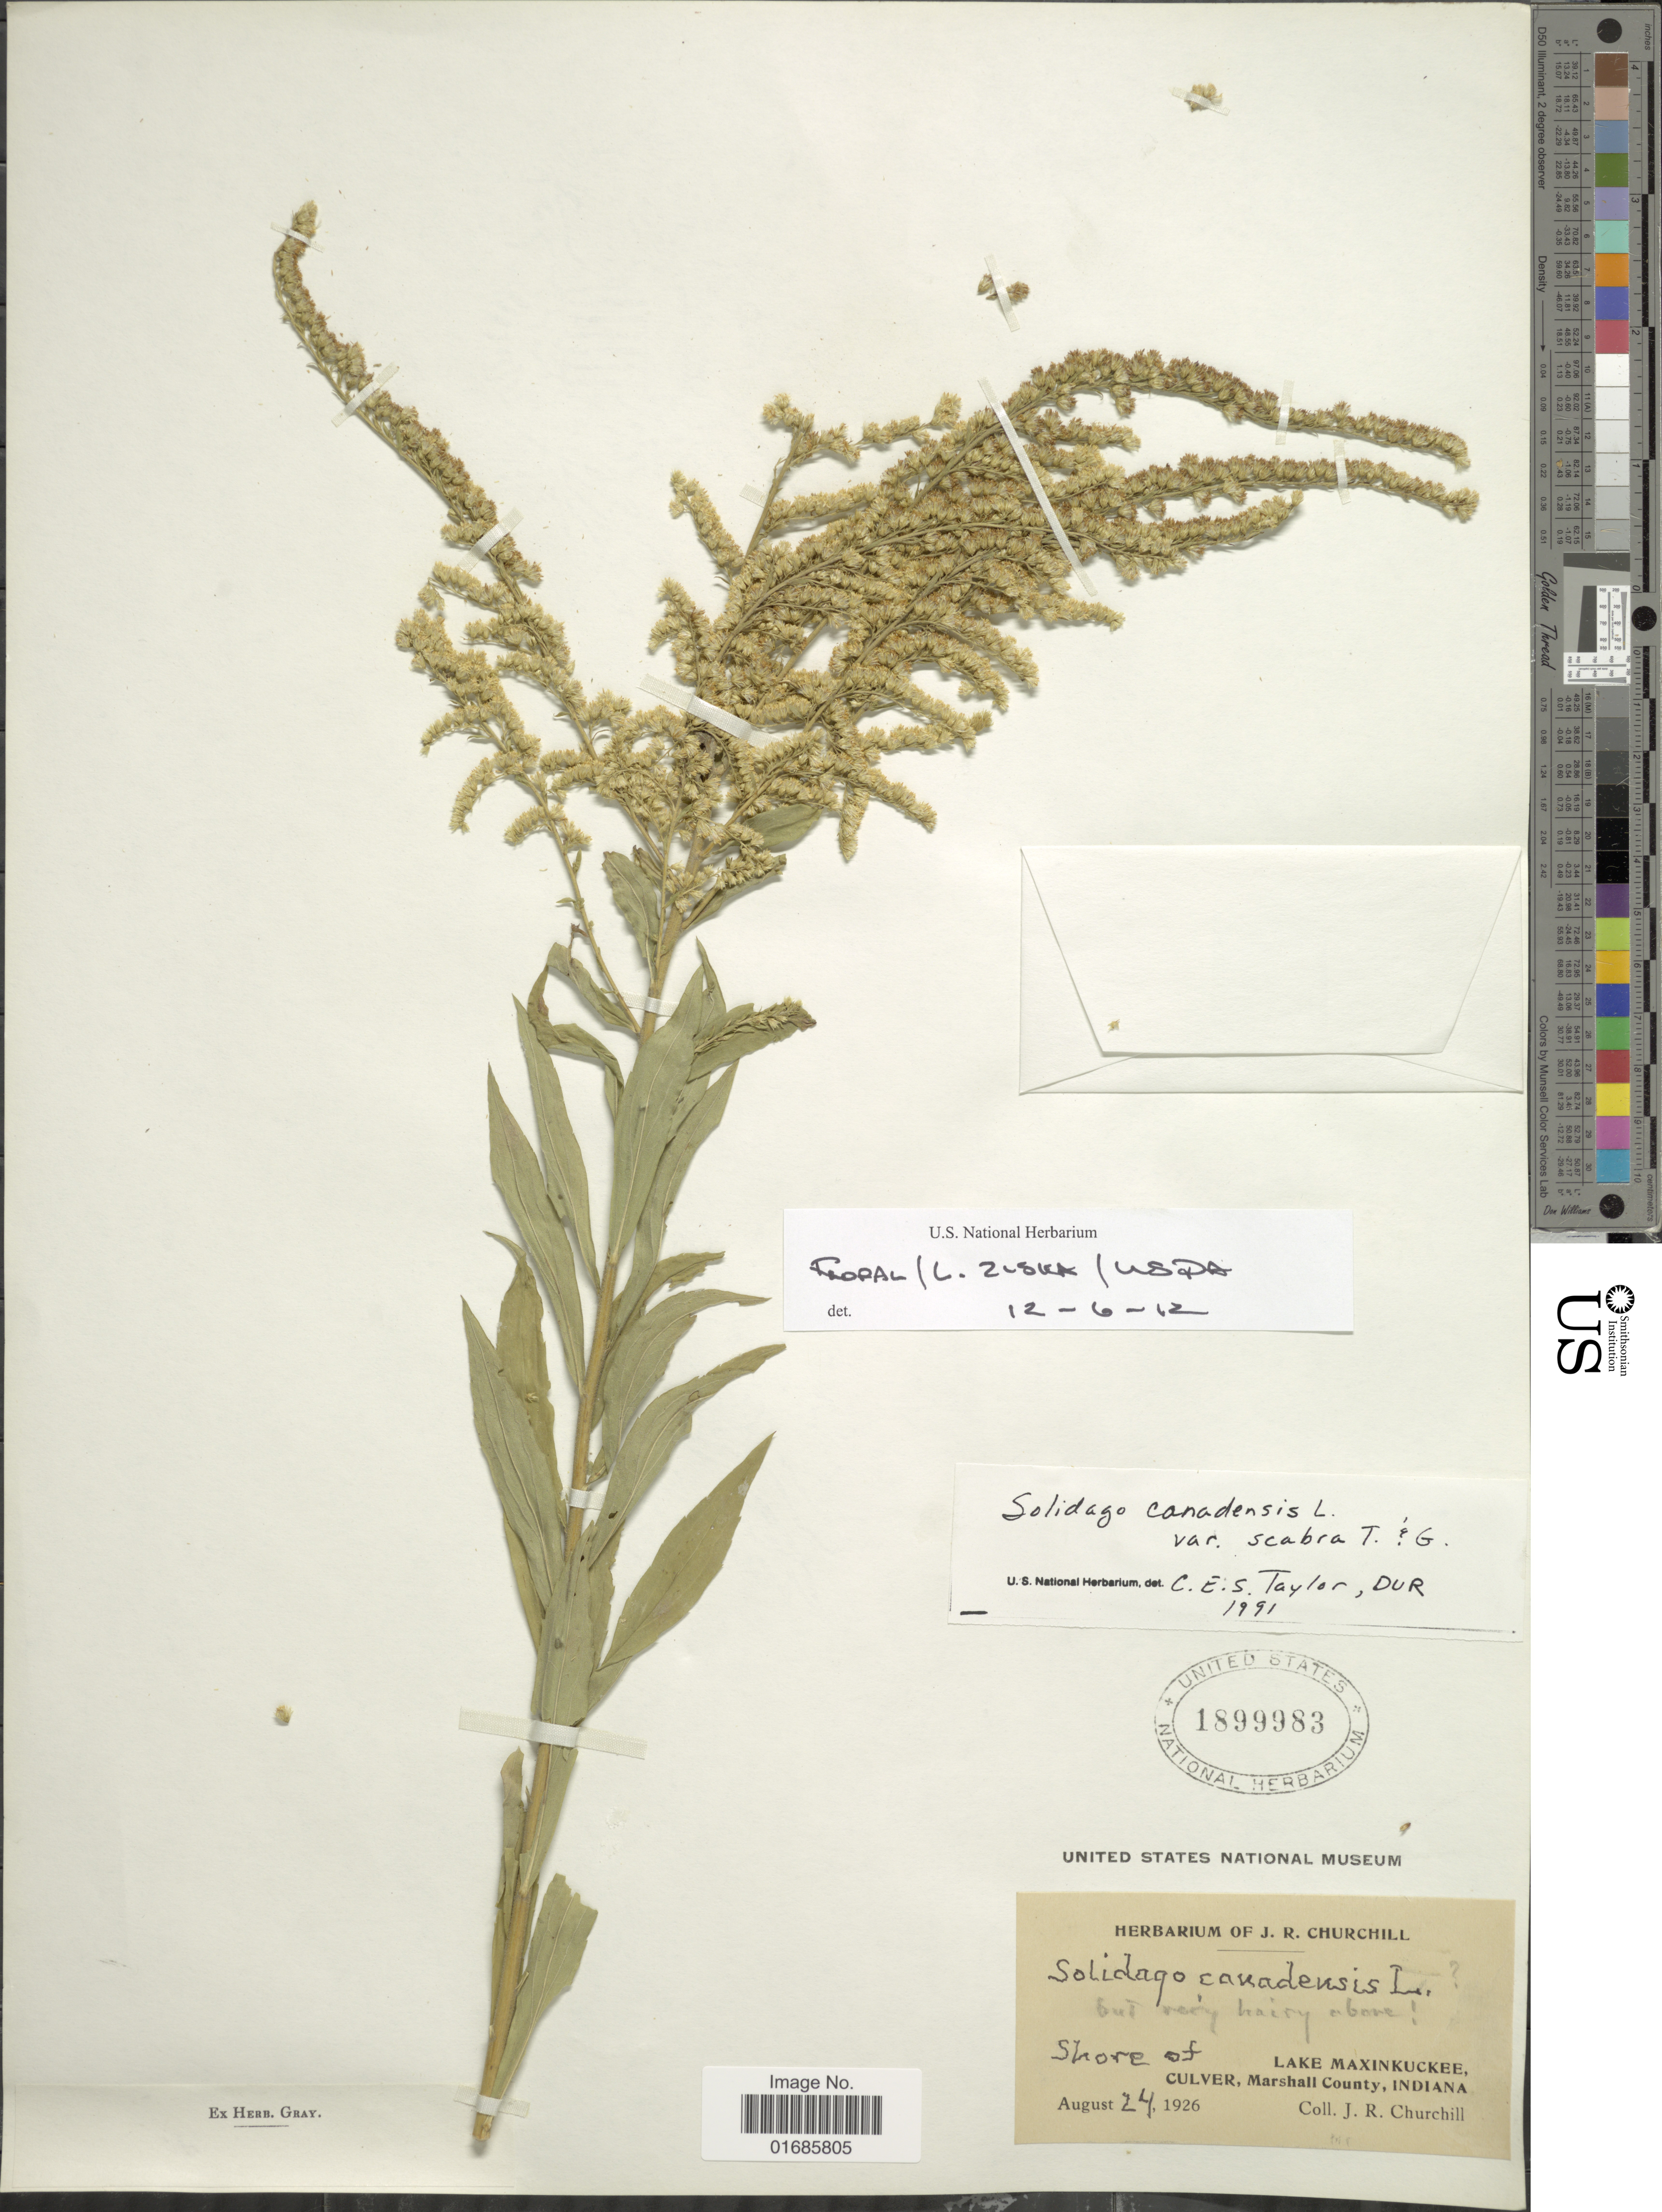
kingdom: Plantae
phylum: Tracheophyta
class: Magnoliopsida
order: Asterales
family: Asteraceae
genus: Solidago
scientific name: Solidago canadensis var. scabra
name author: (Muhl. ex Willd.) Torr. & A. Gray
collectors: J. Churchill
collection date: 1926-08-24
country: United States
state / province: Indiana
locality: Shore of Lake Maxinkuckee, Culver, Marshall County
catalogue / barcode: US 1899983